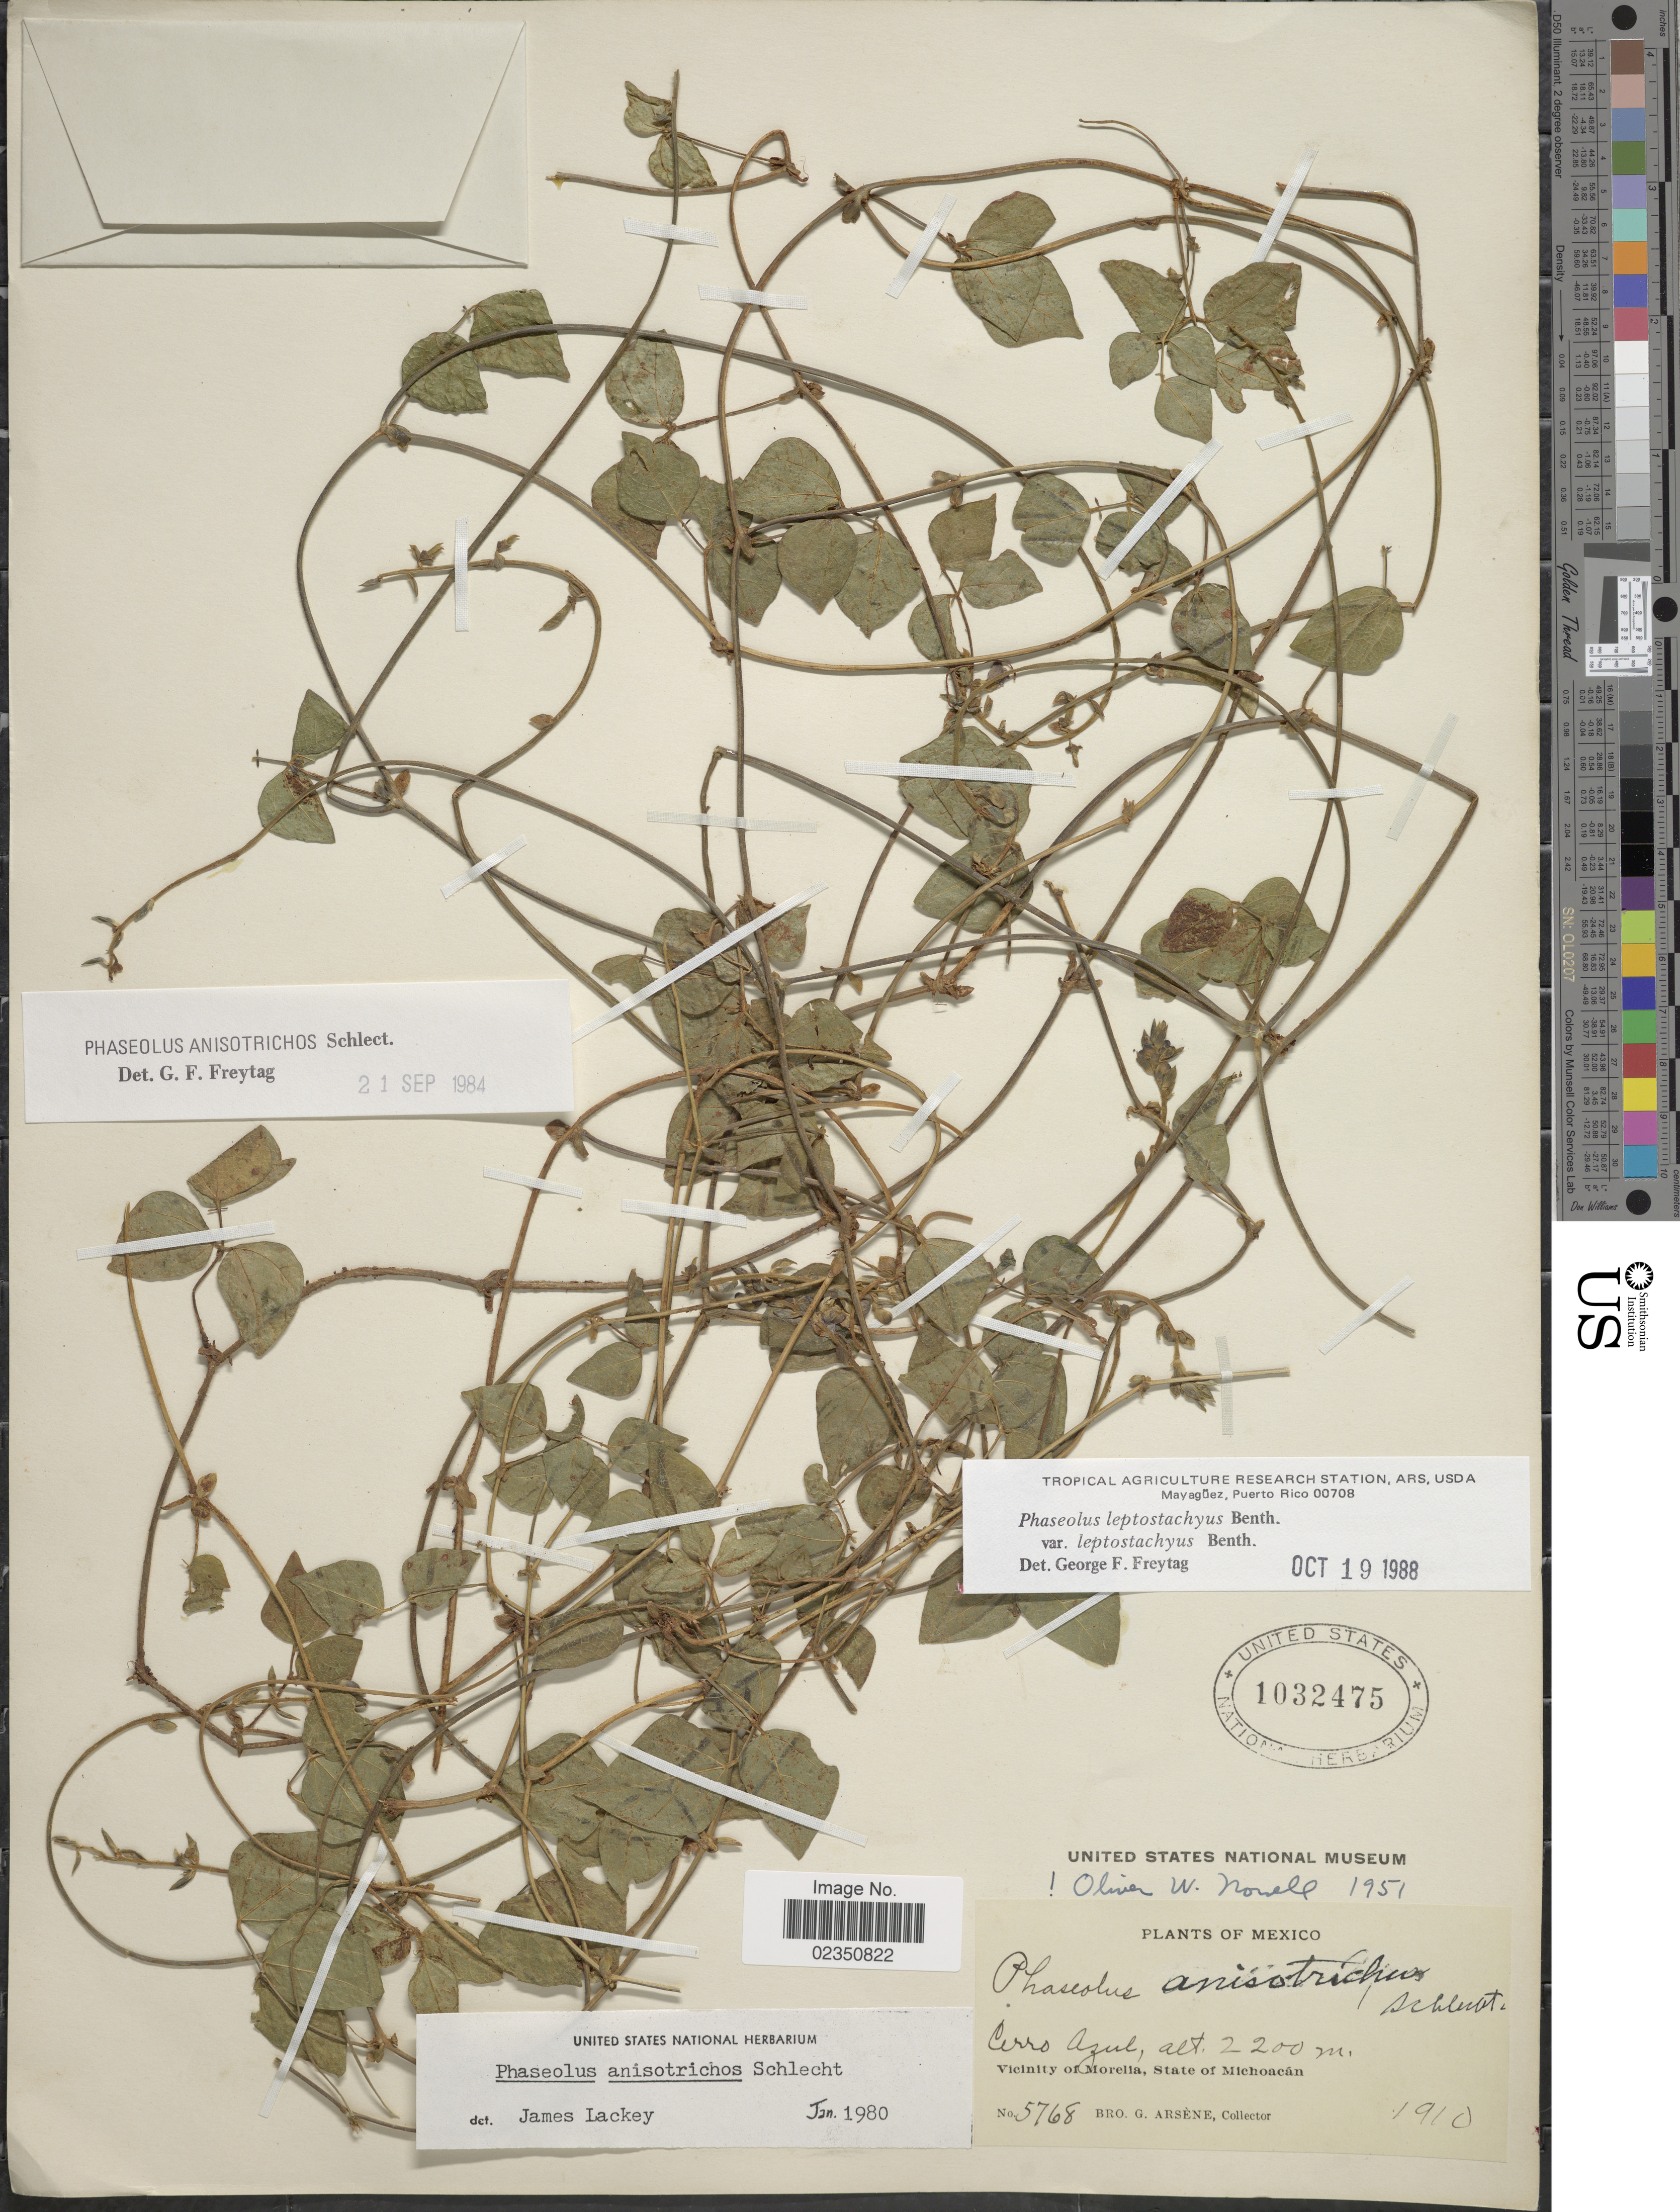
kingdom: Plantae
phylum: Tracheophyta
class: Magnoliopsida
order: Fabales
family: Fabaceae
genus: Phaseolus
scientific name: Phaseolus leptostachyus var. leptostachyus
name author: Benth.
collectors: Bro. G. Arsène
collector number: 5768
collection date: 1910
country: Mexico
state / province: Michoacán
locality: Cerro Azul, vicinity of Morelia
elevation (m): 2200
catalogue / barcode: US 1032475